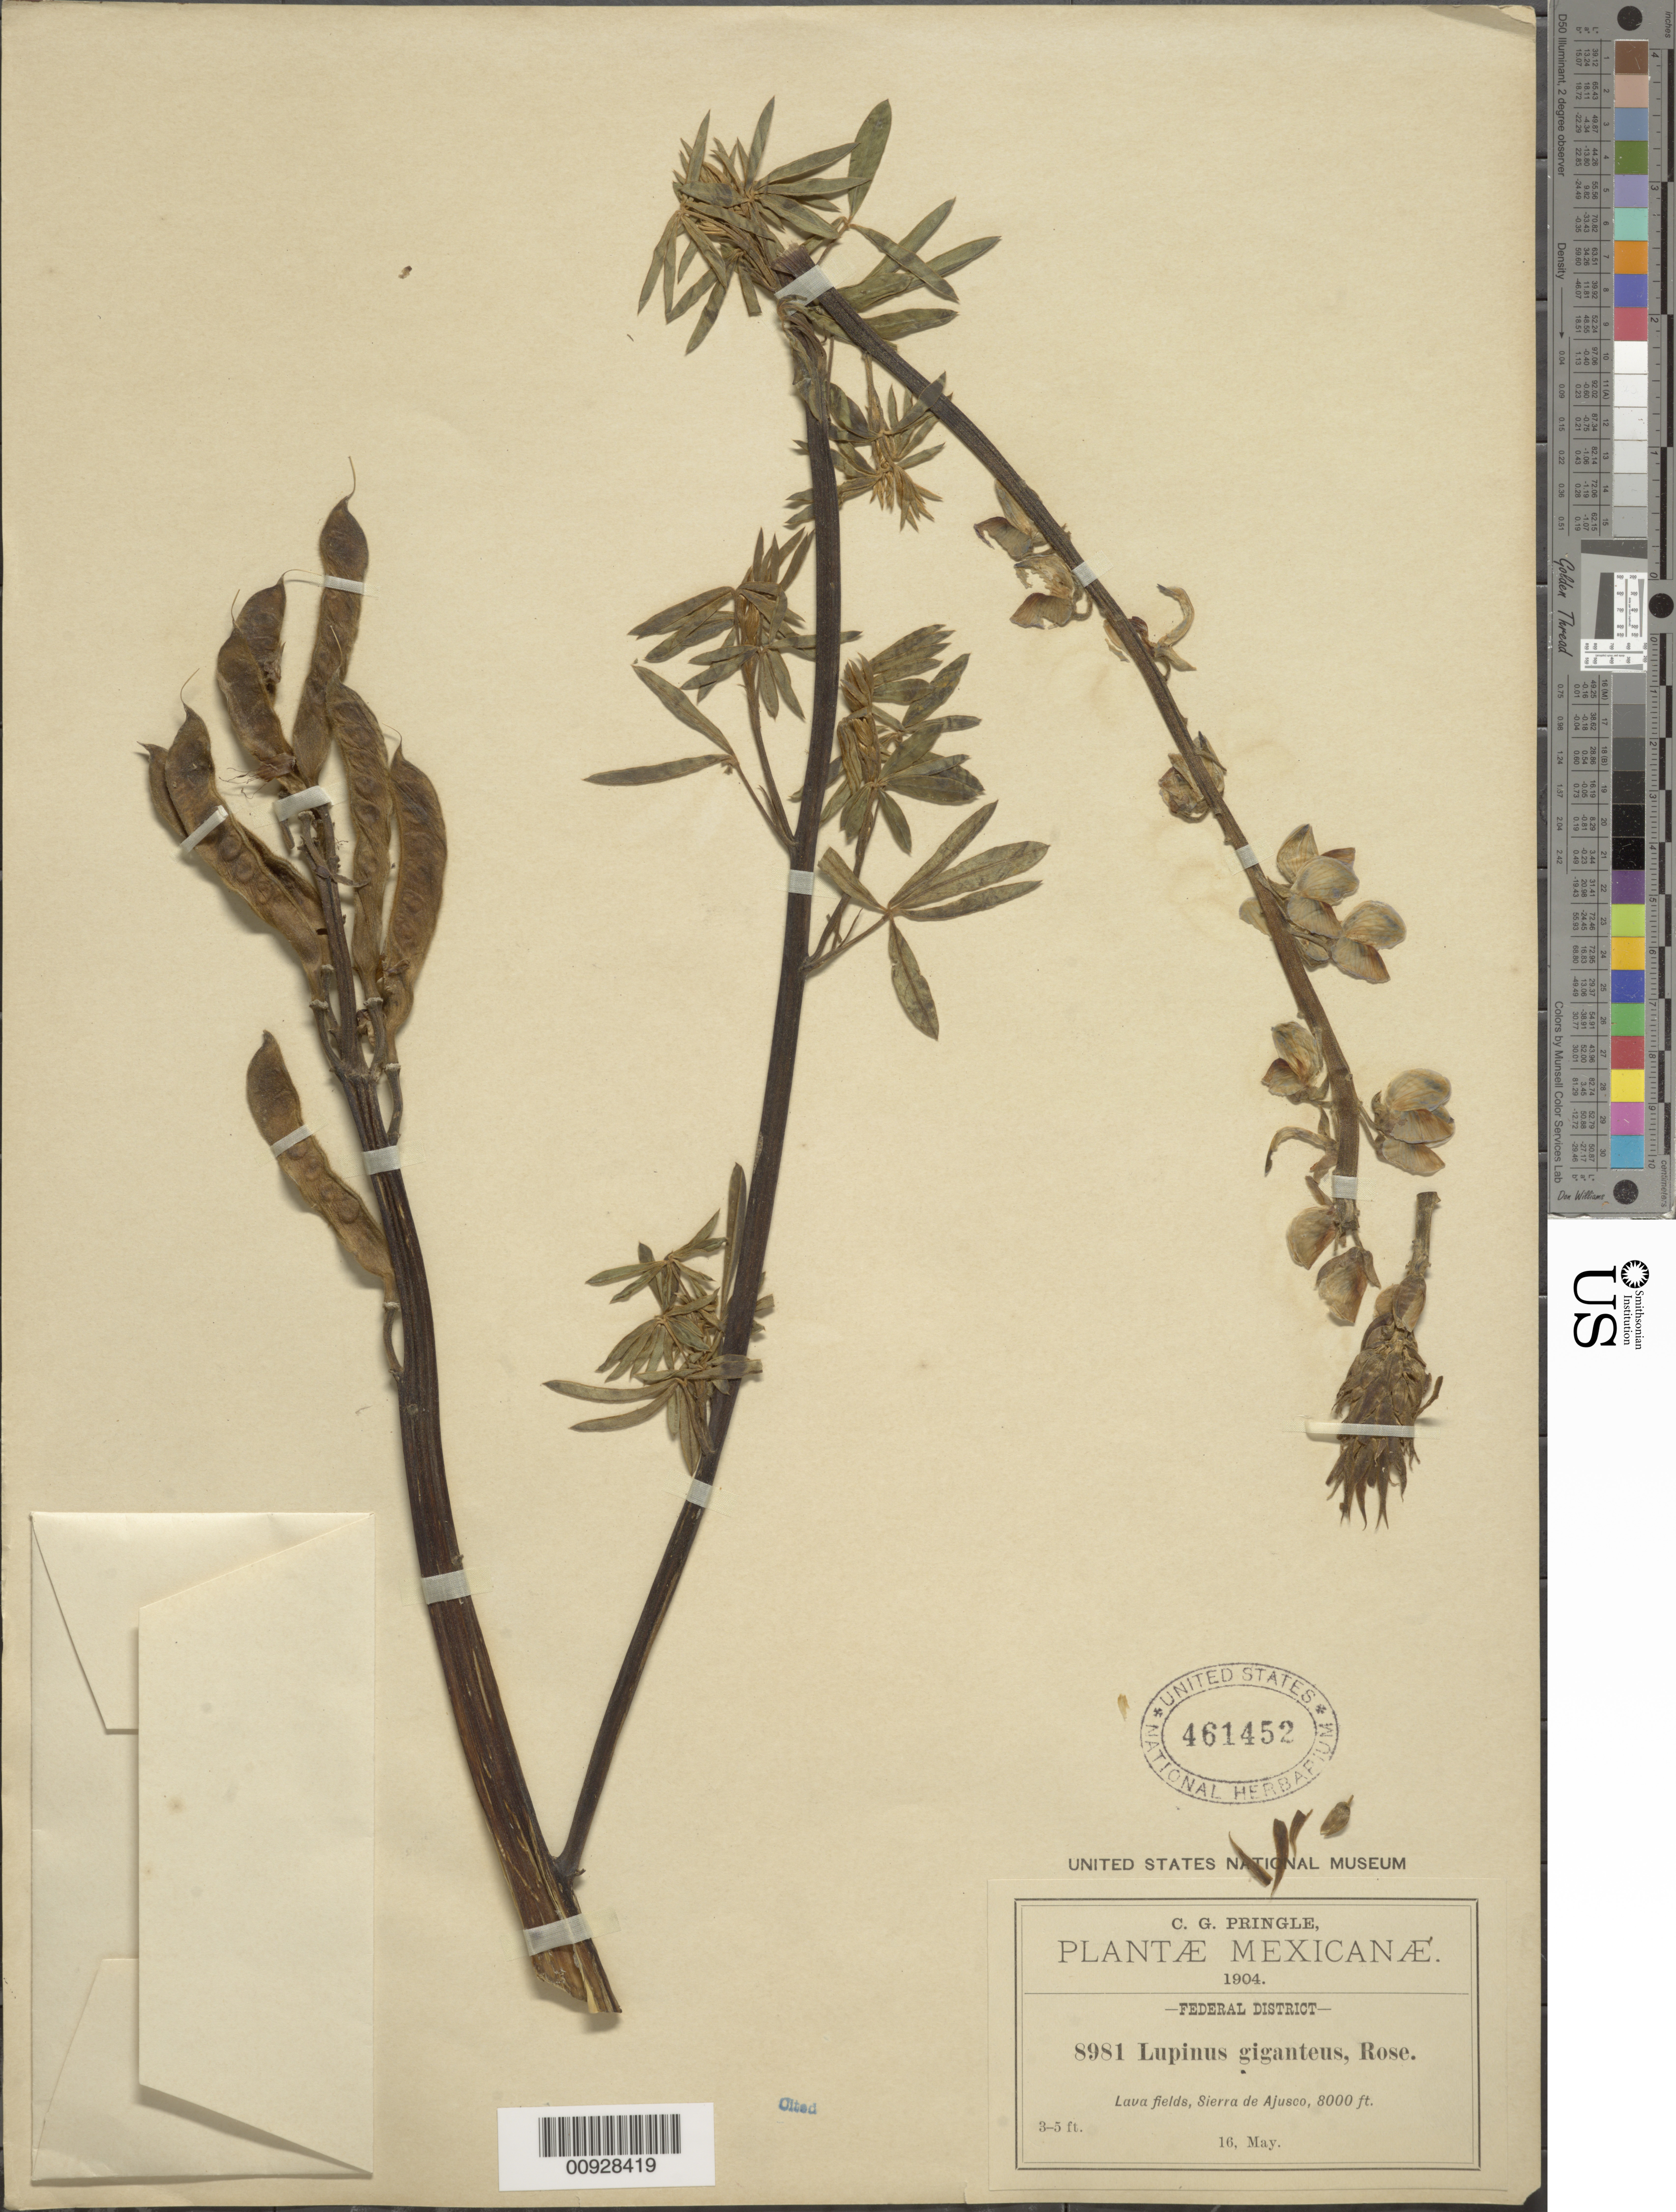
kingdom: Plantae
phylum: Tracheophyta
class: Magnoliopsida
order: Fabales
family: Fabaceae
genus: Lupinus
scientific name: Lupinus giganteus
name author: Rose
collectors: J. N. Rose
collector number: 8981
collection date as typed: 16 May 1904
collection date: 1904-05-16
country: Mexico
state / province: Distrito Federal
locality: Sierra de Ajusco, Federal District.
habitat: Lava fields.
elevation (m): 2438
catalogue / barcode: US 461452